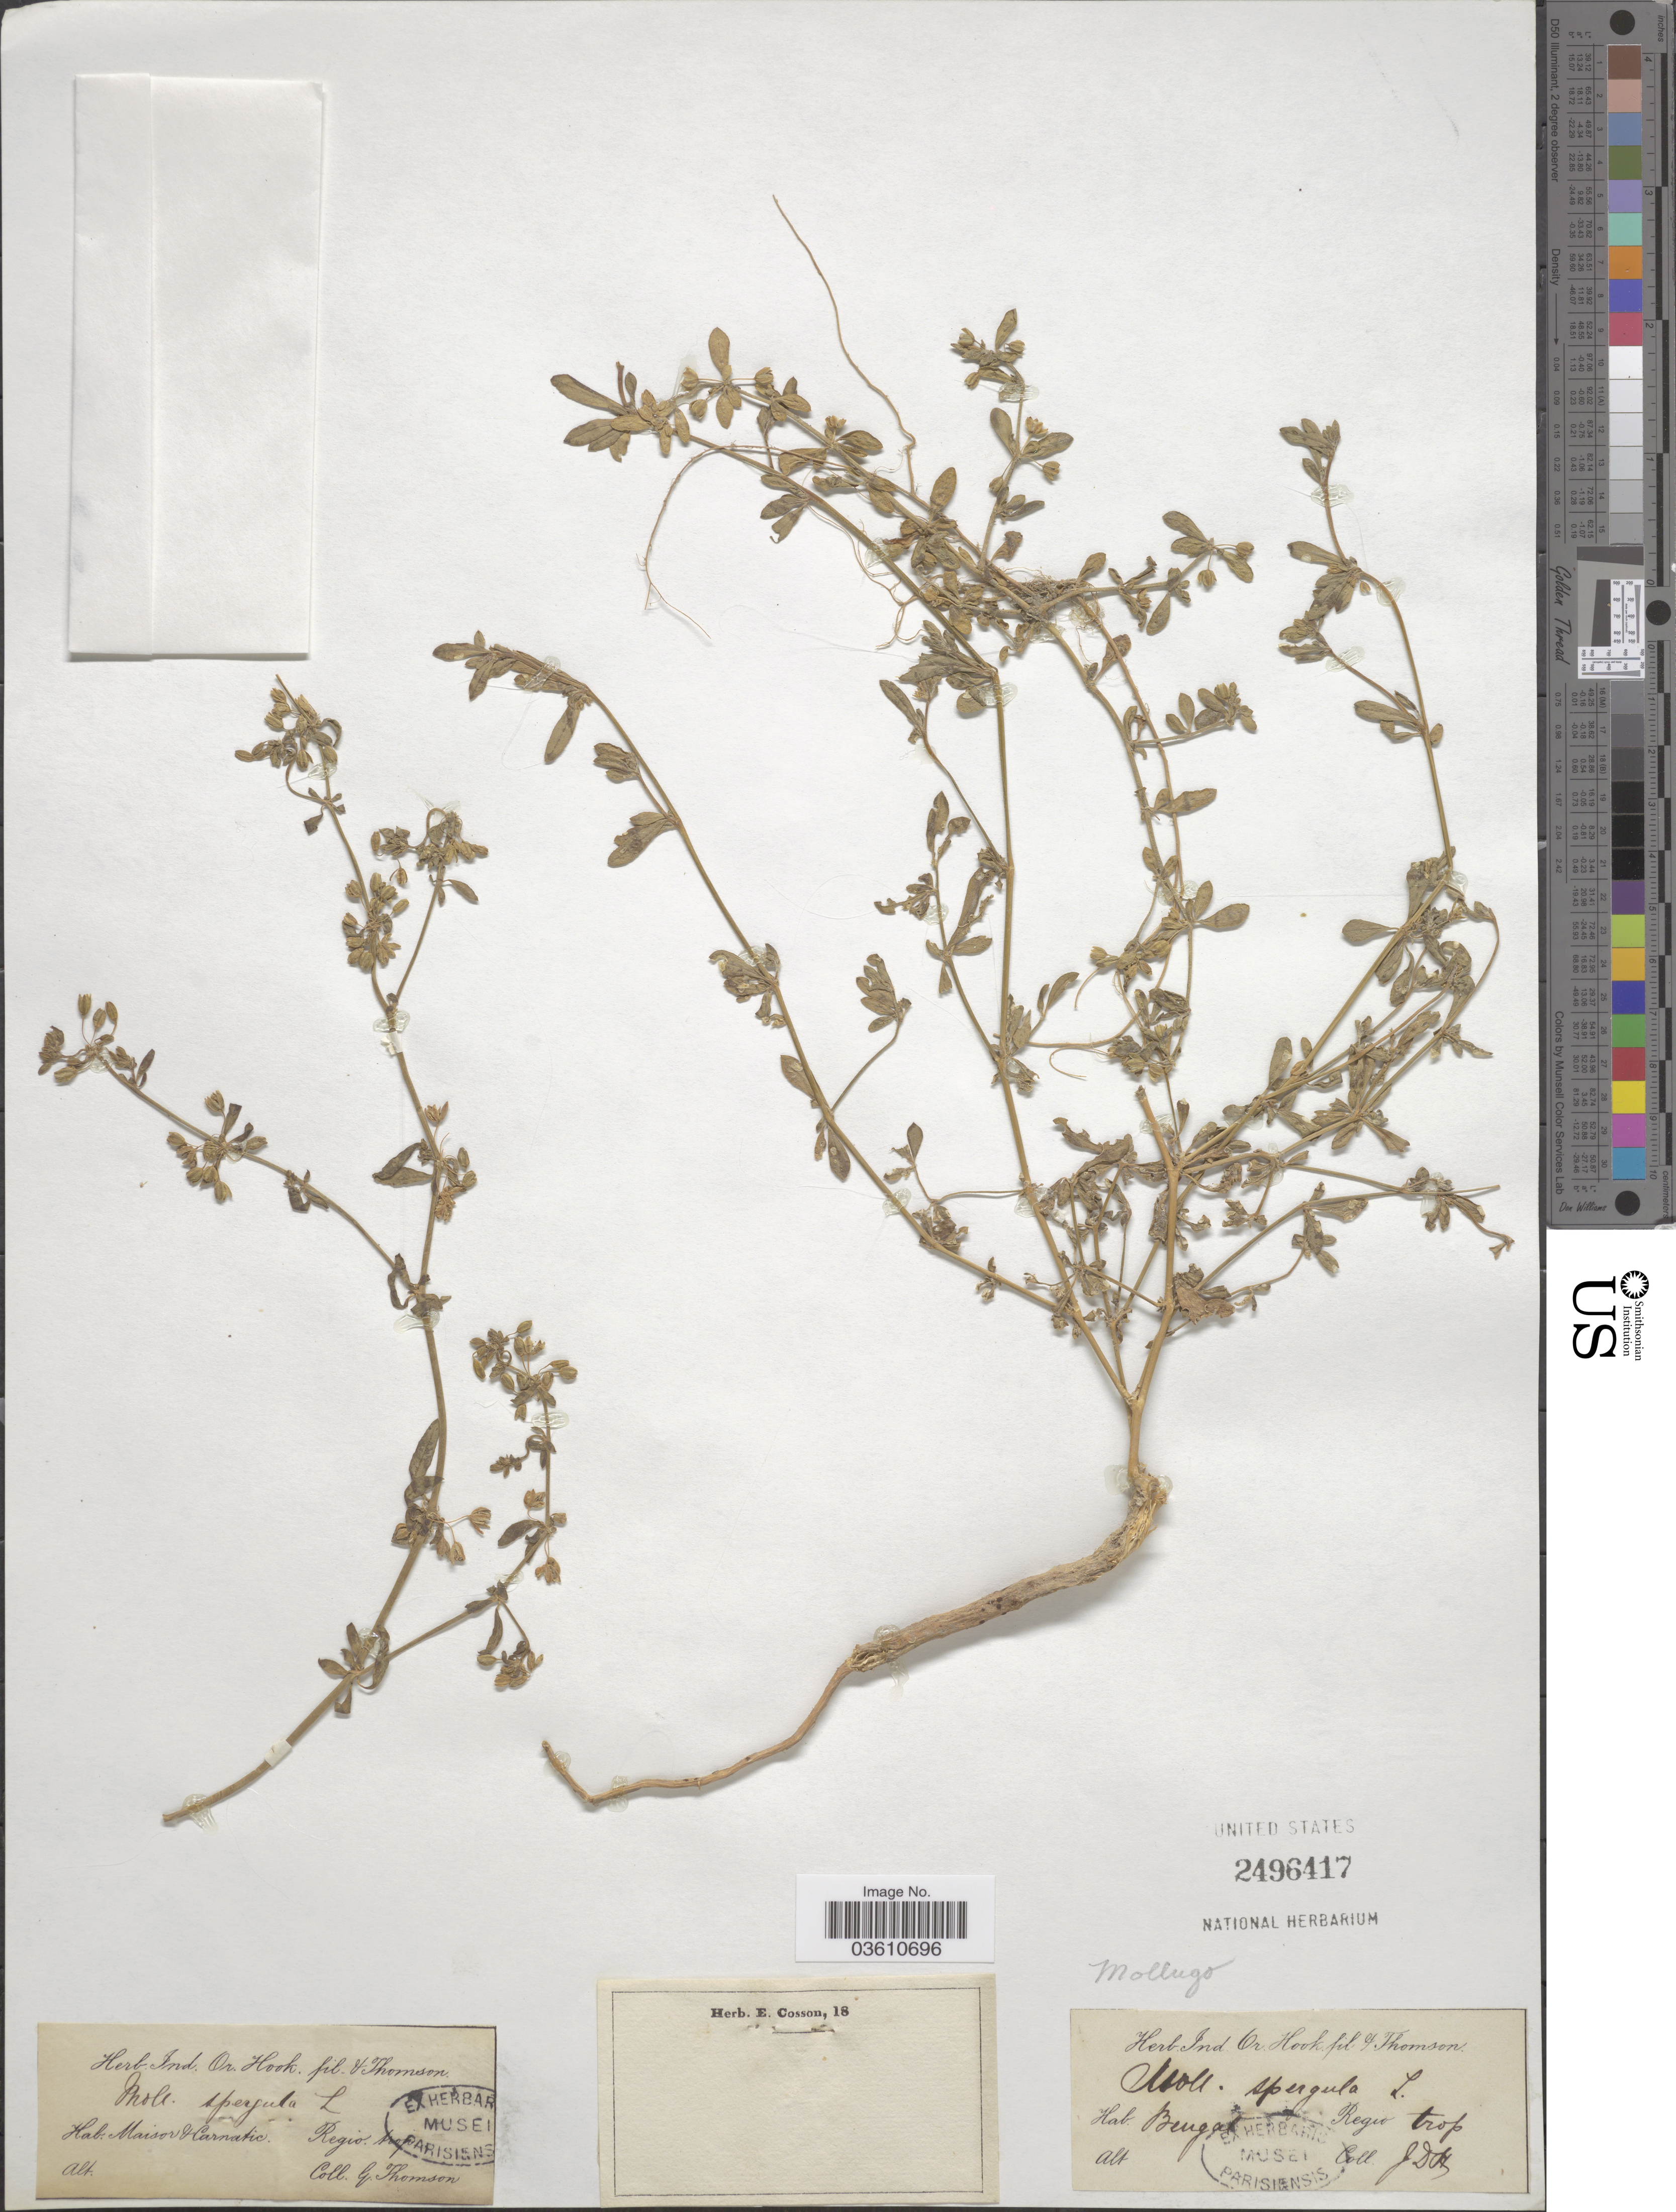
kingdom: Plantae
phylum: Tracheophyta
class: Magnoliopsida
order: Caryophyllales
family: Molluginaceae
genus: Glinus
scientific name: Glinus oppositifolius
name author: (L.) Aug. DC.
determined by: Strong, Mark T., (BOT), Smithsonian Institution - National Museum of Natural History (UNITED STATES)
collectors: G. Thomson & J. D. Hooker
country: India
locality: Maisor & Carnatic. Regio: trop. Bengal.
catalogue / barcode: US 2496417